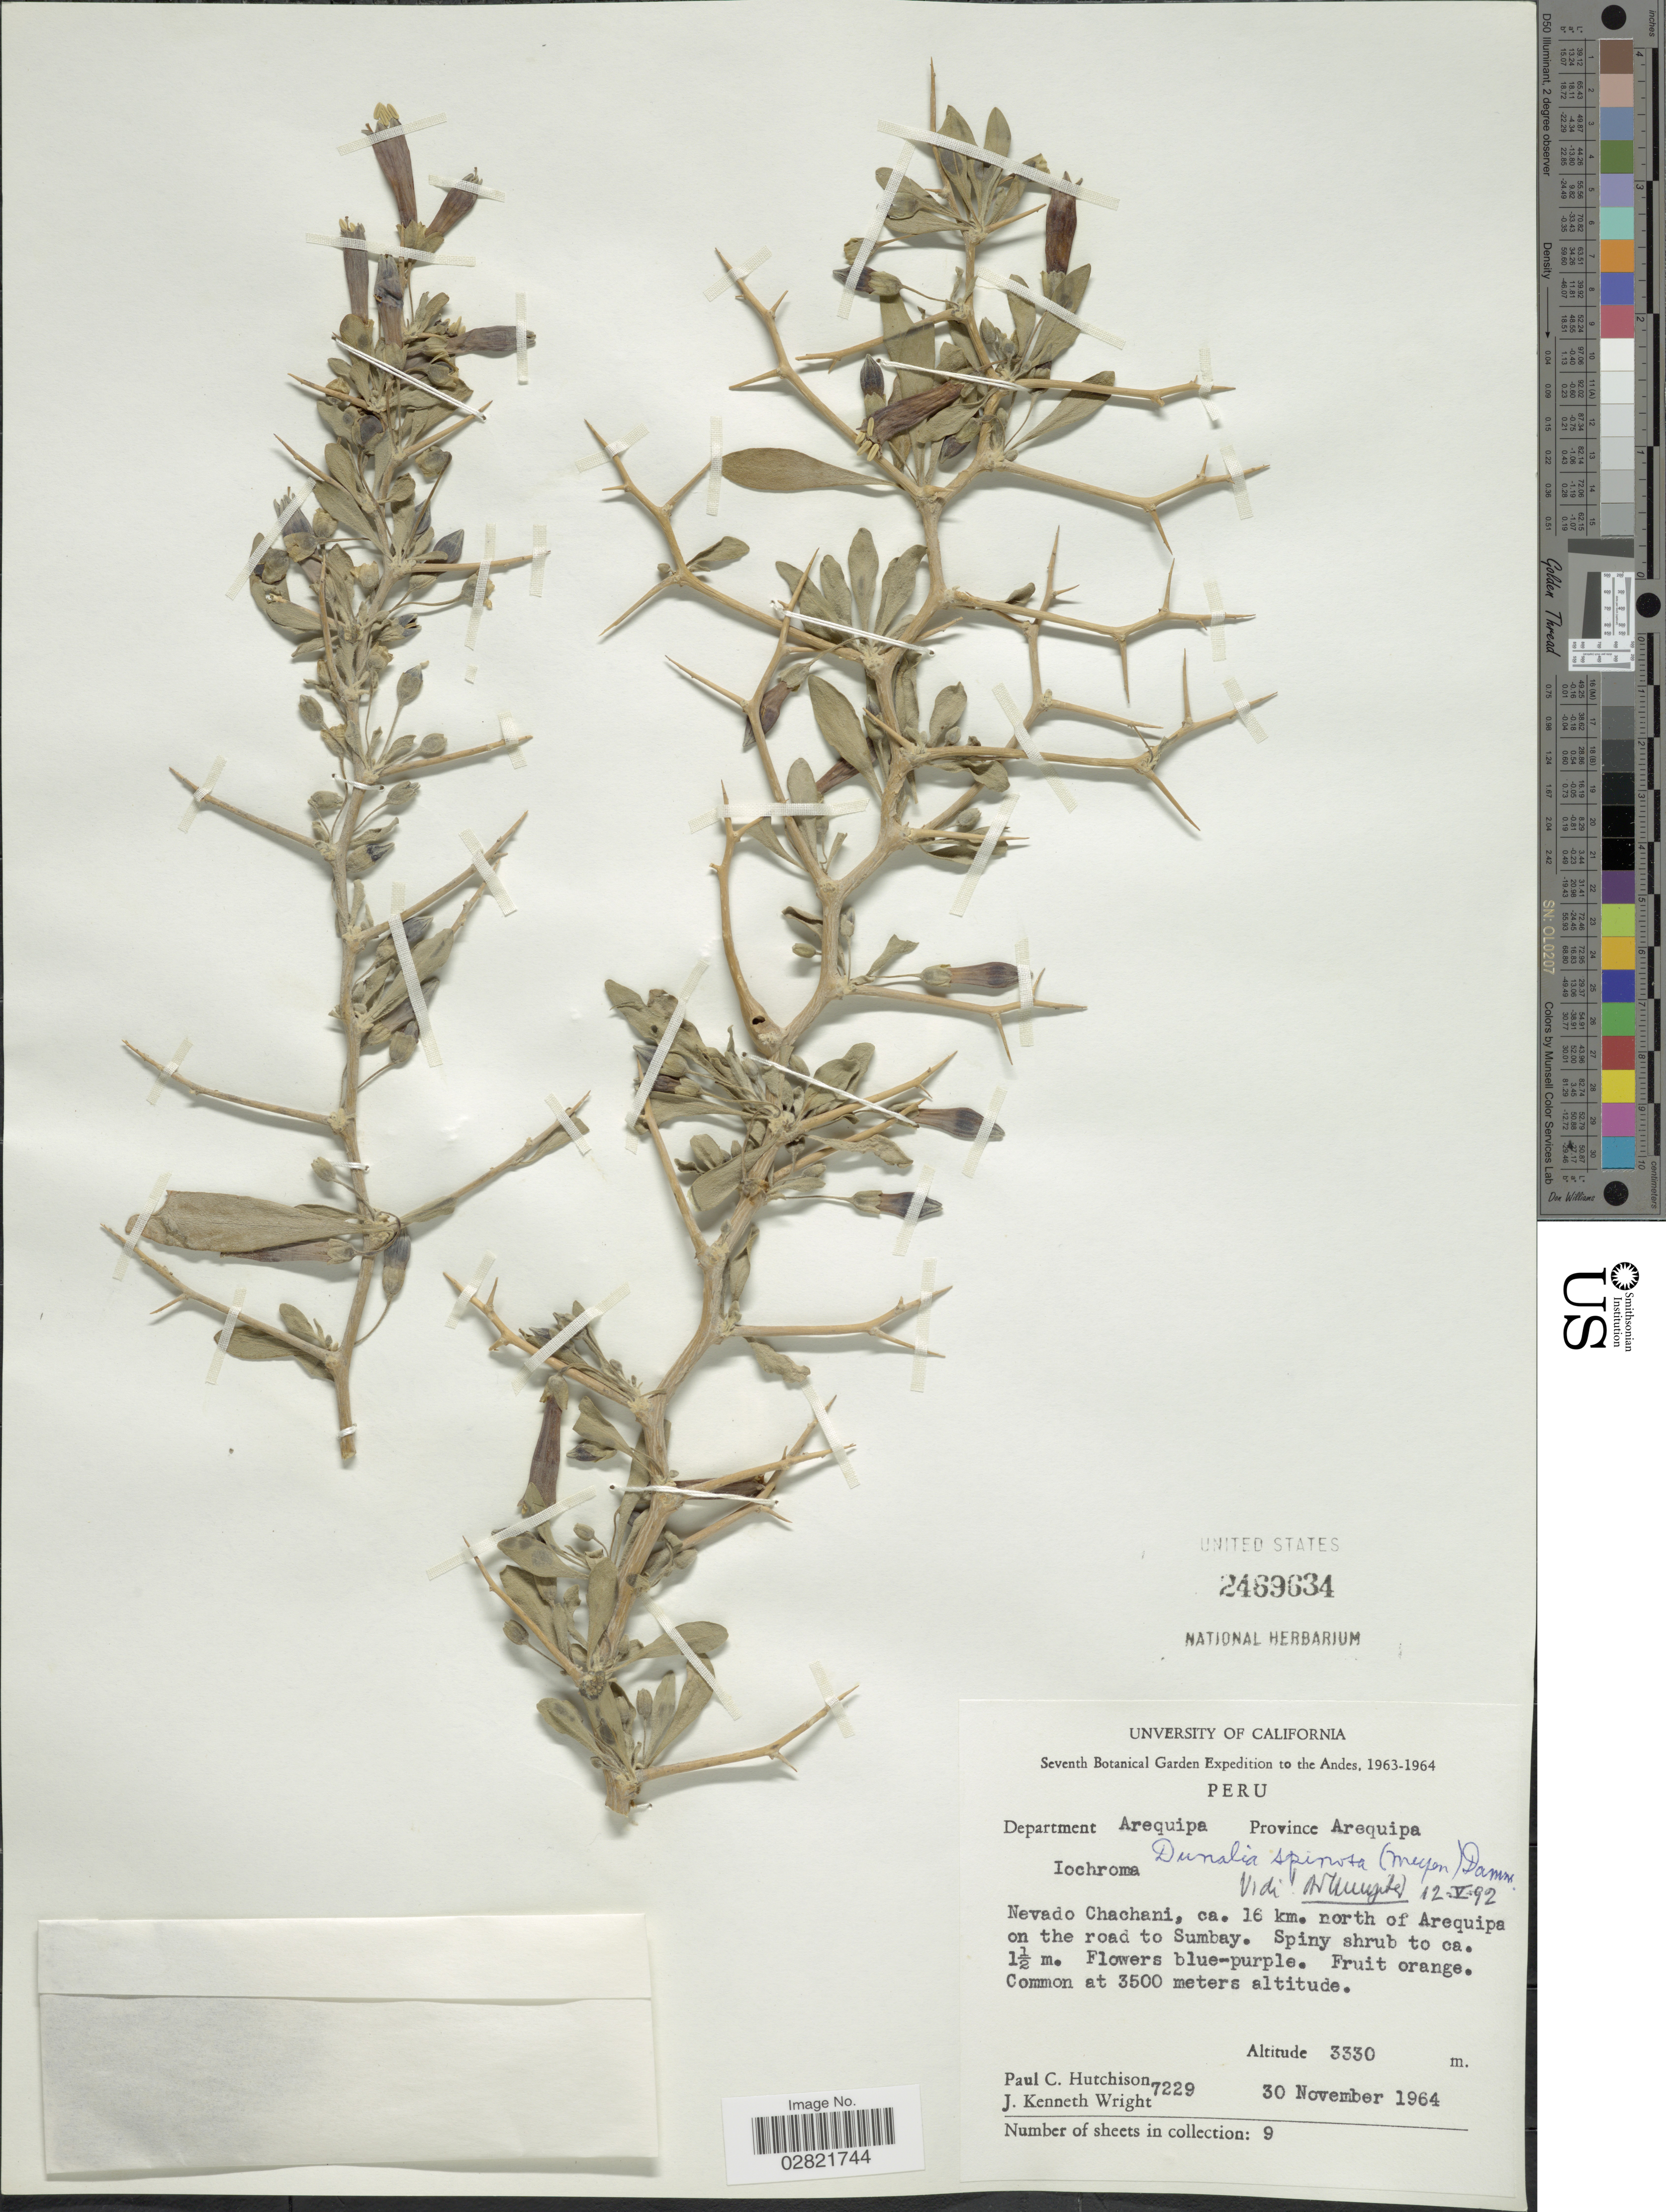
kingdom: Plantae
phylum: Tracheophyta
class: Magnoliopsida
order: Solanales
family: Solanaceae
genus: Dunalia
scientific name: Dunalia spinosa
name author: (Meyen) Dammer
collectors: P. C. Hutchison & J. K. Wright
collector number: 7229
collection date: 1964-11-30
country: Peru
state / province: Arequipa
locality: The Andes. Department Arequipa. Province Arequipa. Nevado Chachani, ca. 16 km. north of Arequipa on the road to Sumbay.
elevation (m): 3330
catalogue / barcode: US 2469634